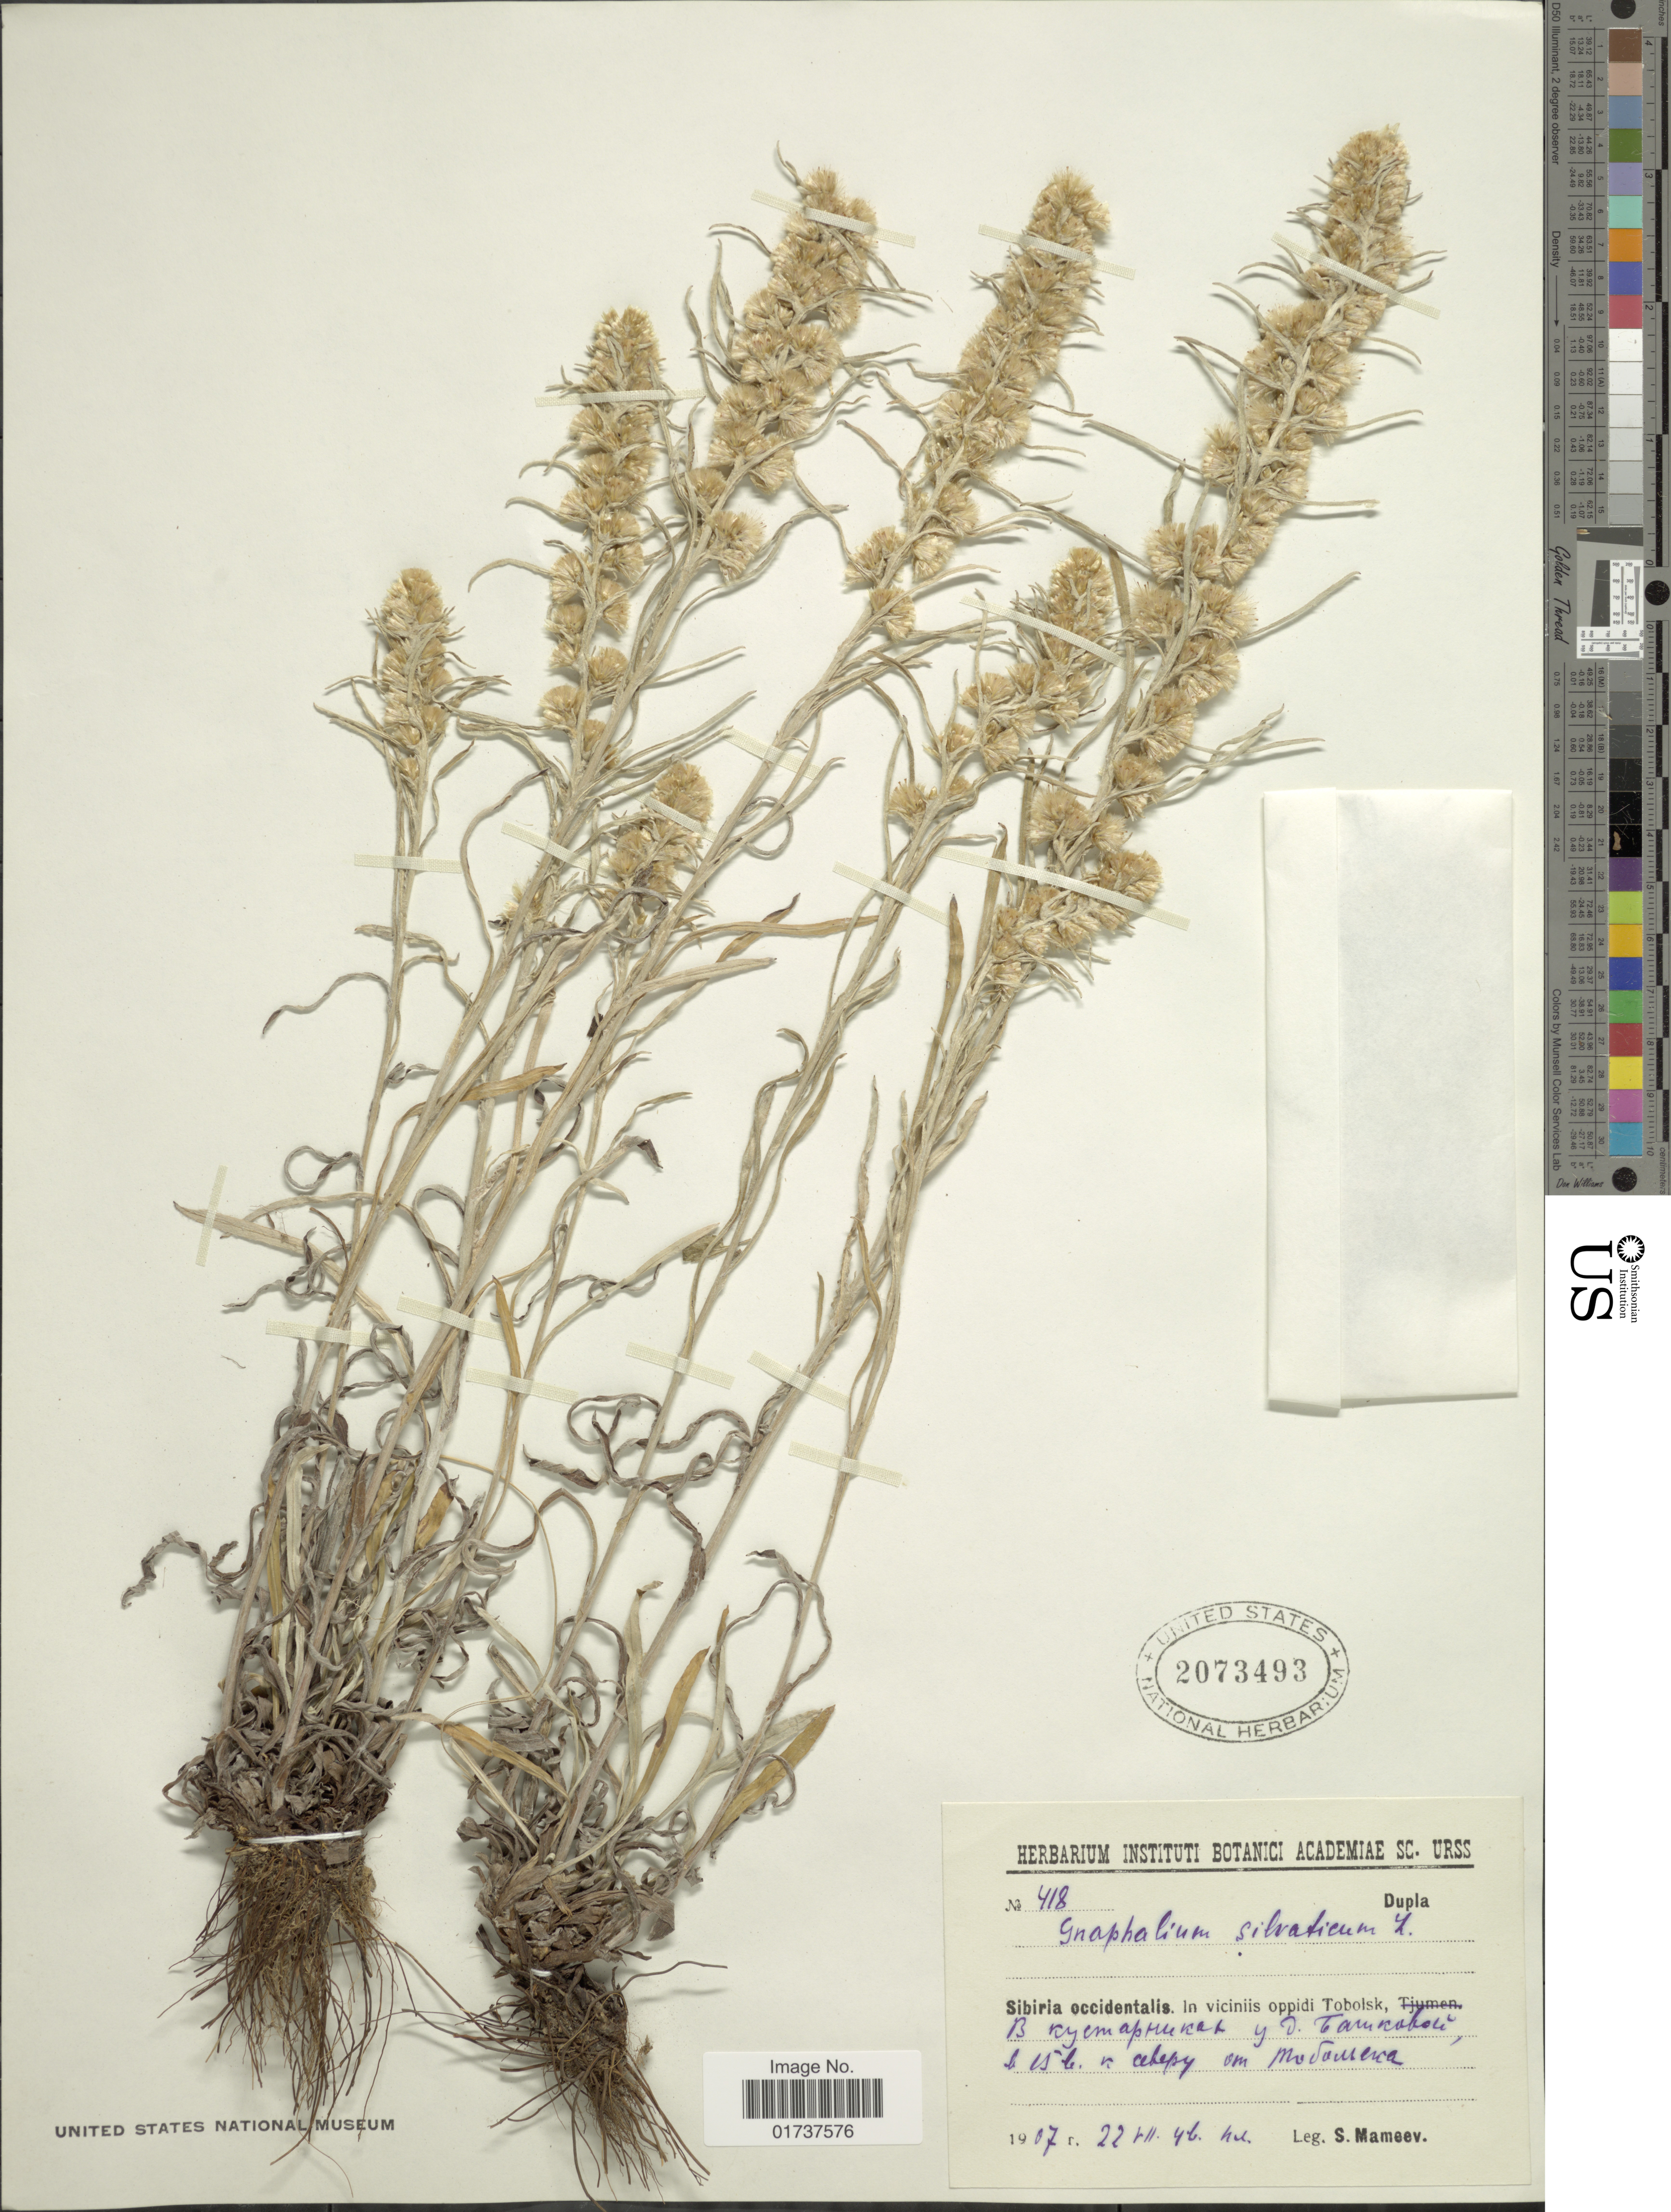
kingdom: Plantae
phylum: Tracheophyta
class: Magnoliopsida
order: Asterales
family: Asteraceae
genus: Gnaphalium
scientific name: Gnaphalium sylvaticum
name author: L.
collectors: S. Mameev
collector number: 418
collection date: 1907-07-22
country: Russian Federation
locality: Siberia Occidentalis: in viciniis oppidi Tobolsk, B. Ryemaphuket Y.D. Tarurok [illegible text]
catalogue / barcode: US 2073493